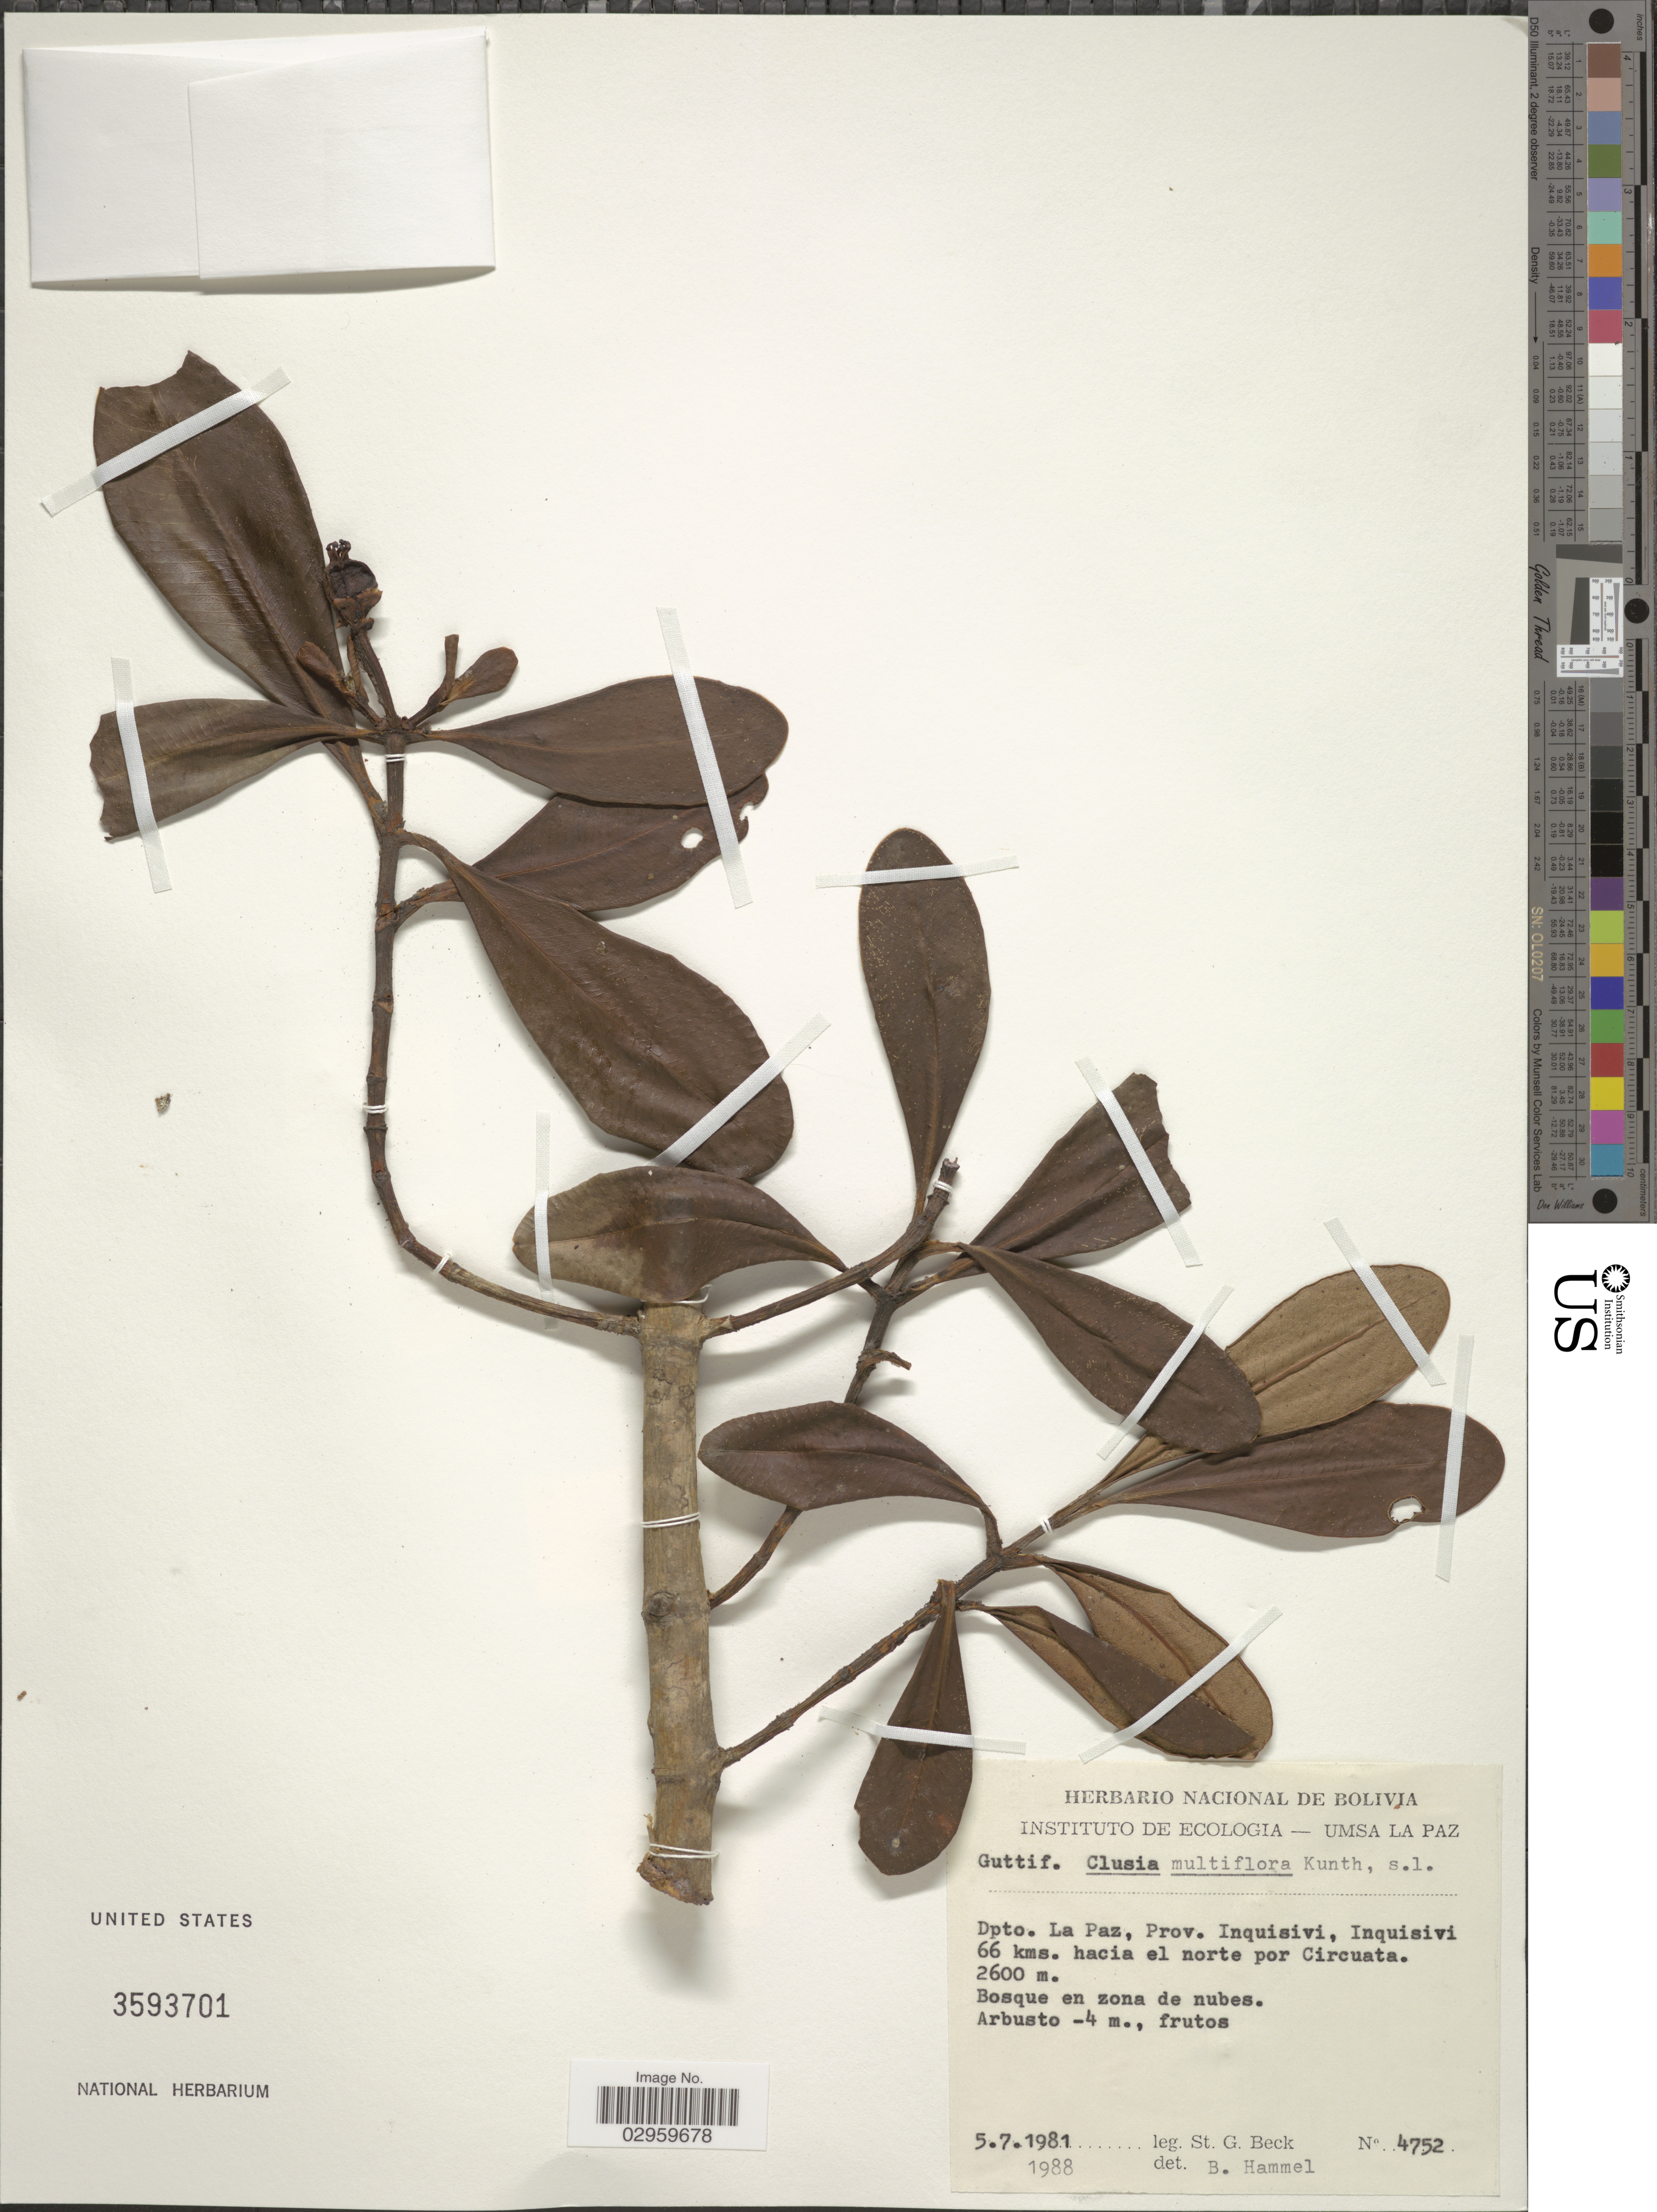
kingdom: Plantae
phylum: Tracheophyta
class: Magnoliopsida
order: Malpighiales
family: Clusiaceae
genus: Clusia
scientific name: Clusia multiflora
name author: Kunth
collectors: S. G. Beck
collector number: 4752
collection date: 1981-07-05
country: Bolivia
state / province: La Paz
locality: Dpto. La Paz, Prov. Inquisivi, Inquisivi, 66 kms. hacia el norte por Circuata.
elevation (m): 2600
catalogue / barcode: US 3593701